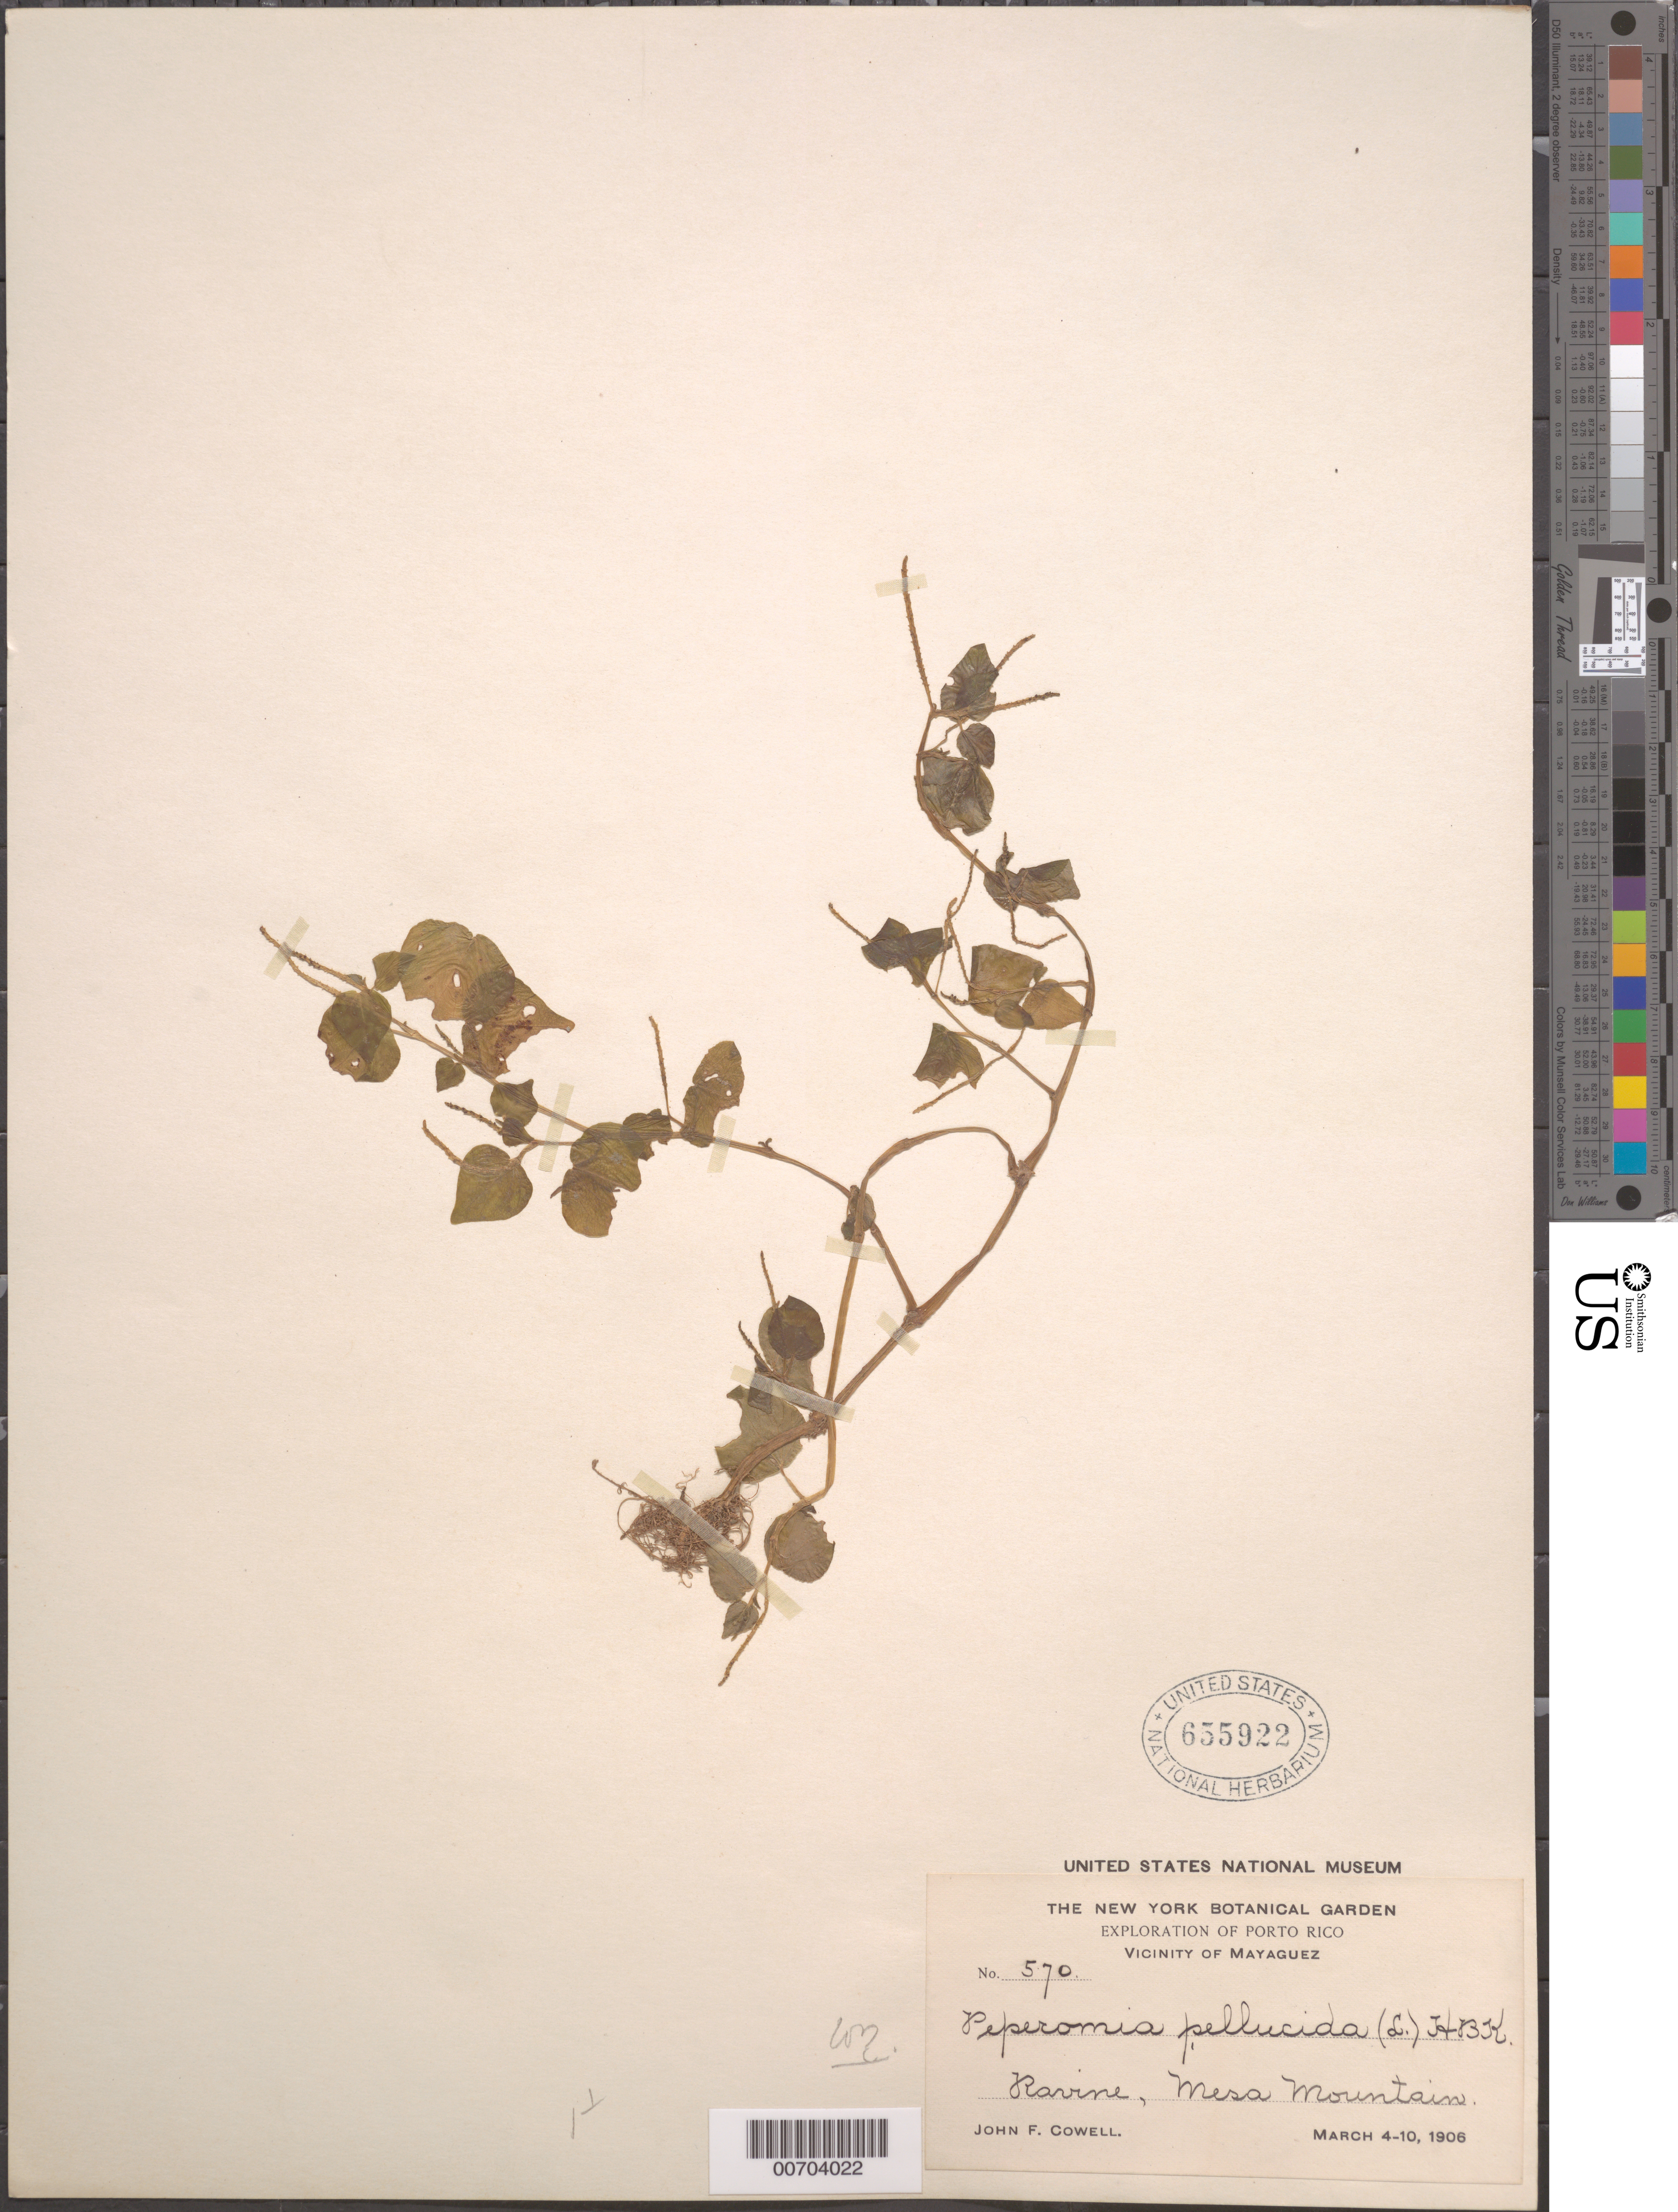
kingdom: Plantae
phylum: Tracheophyta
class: Magnoliopsida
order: Piperales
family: Piperaceae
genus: Peperomia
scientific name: Peperomia pellucida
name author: (L.) Kunth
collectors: J. F. Cowell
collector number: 570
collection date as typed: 04 Mar 1906 to 10 Mar 1906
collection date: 1906-03-04/1906-03-10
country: Puerto Rico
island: Greater Antilles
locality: Mayaguez, vic of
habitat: Ravine, Mesa Mt.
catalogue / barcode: US 655922